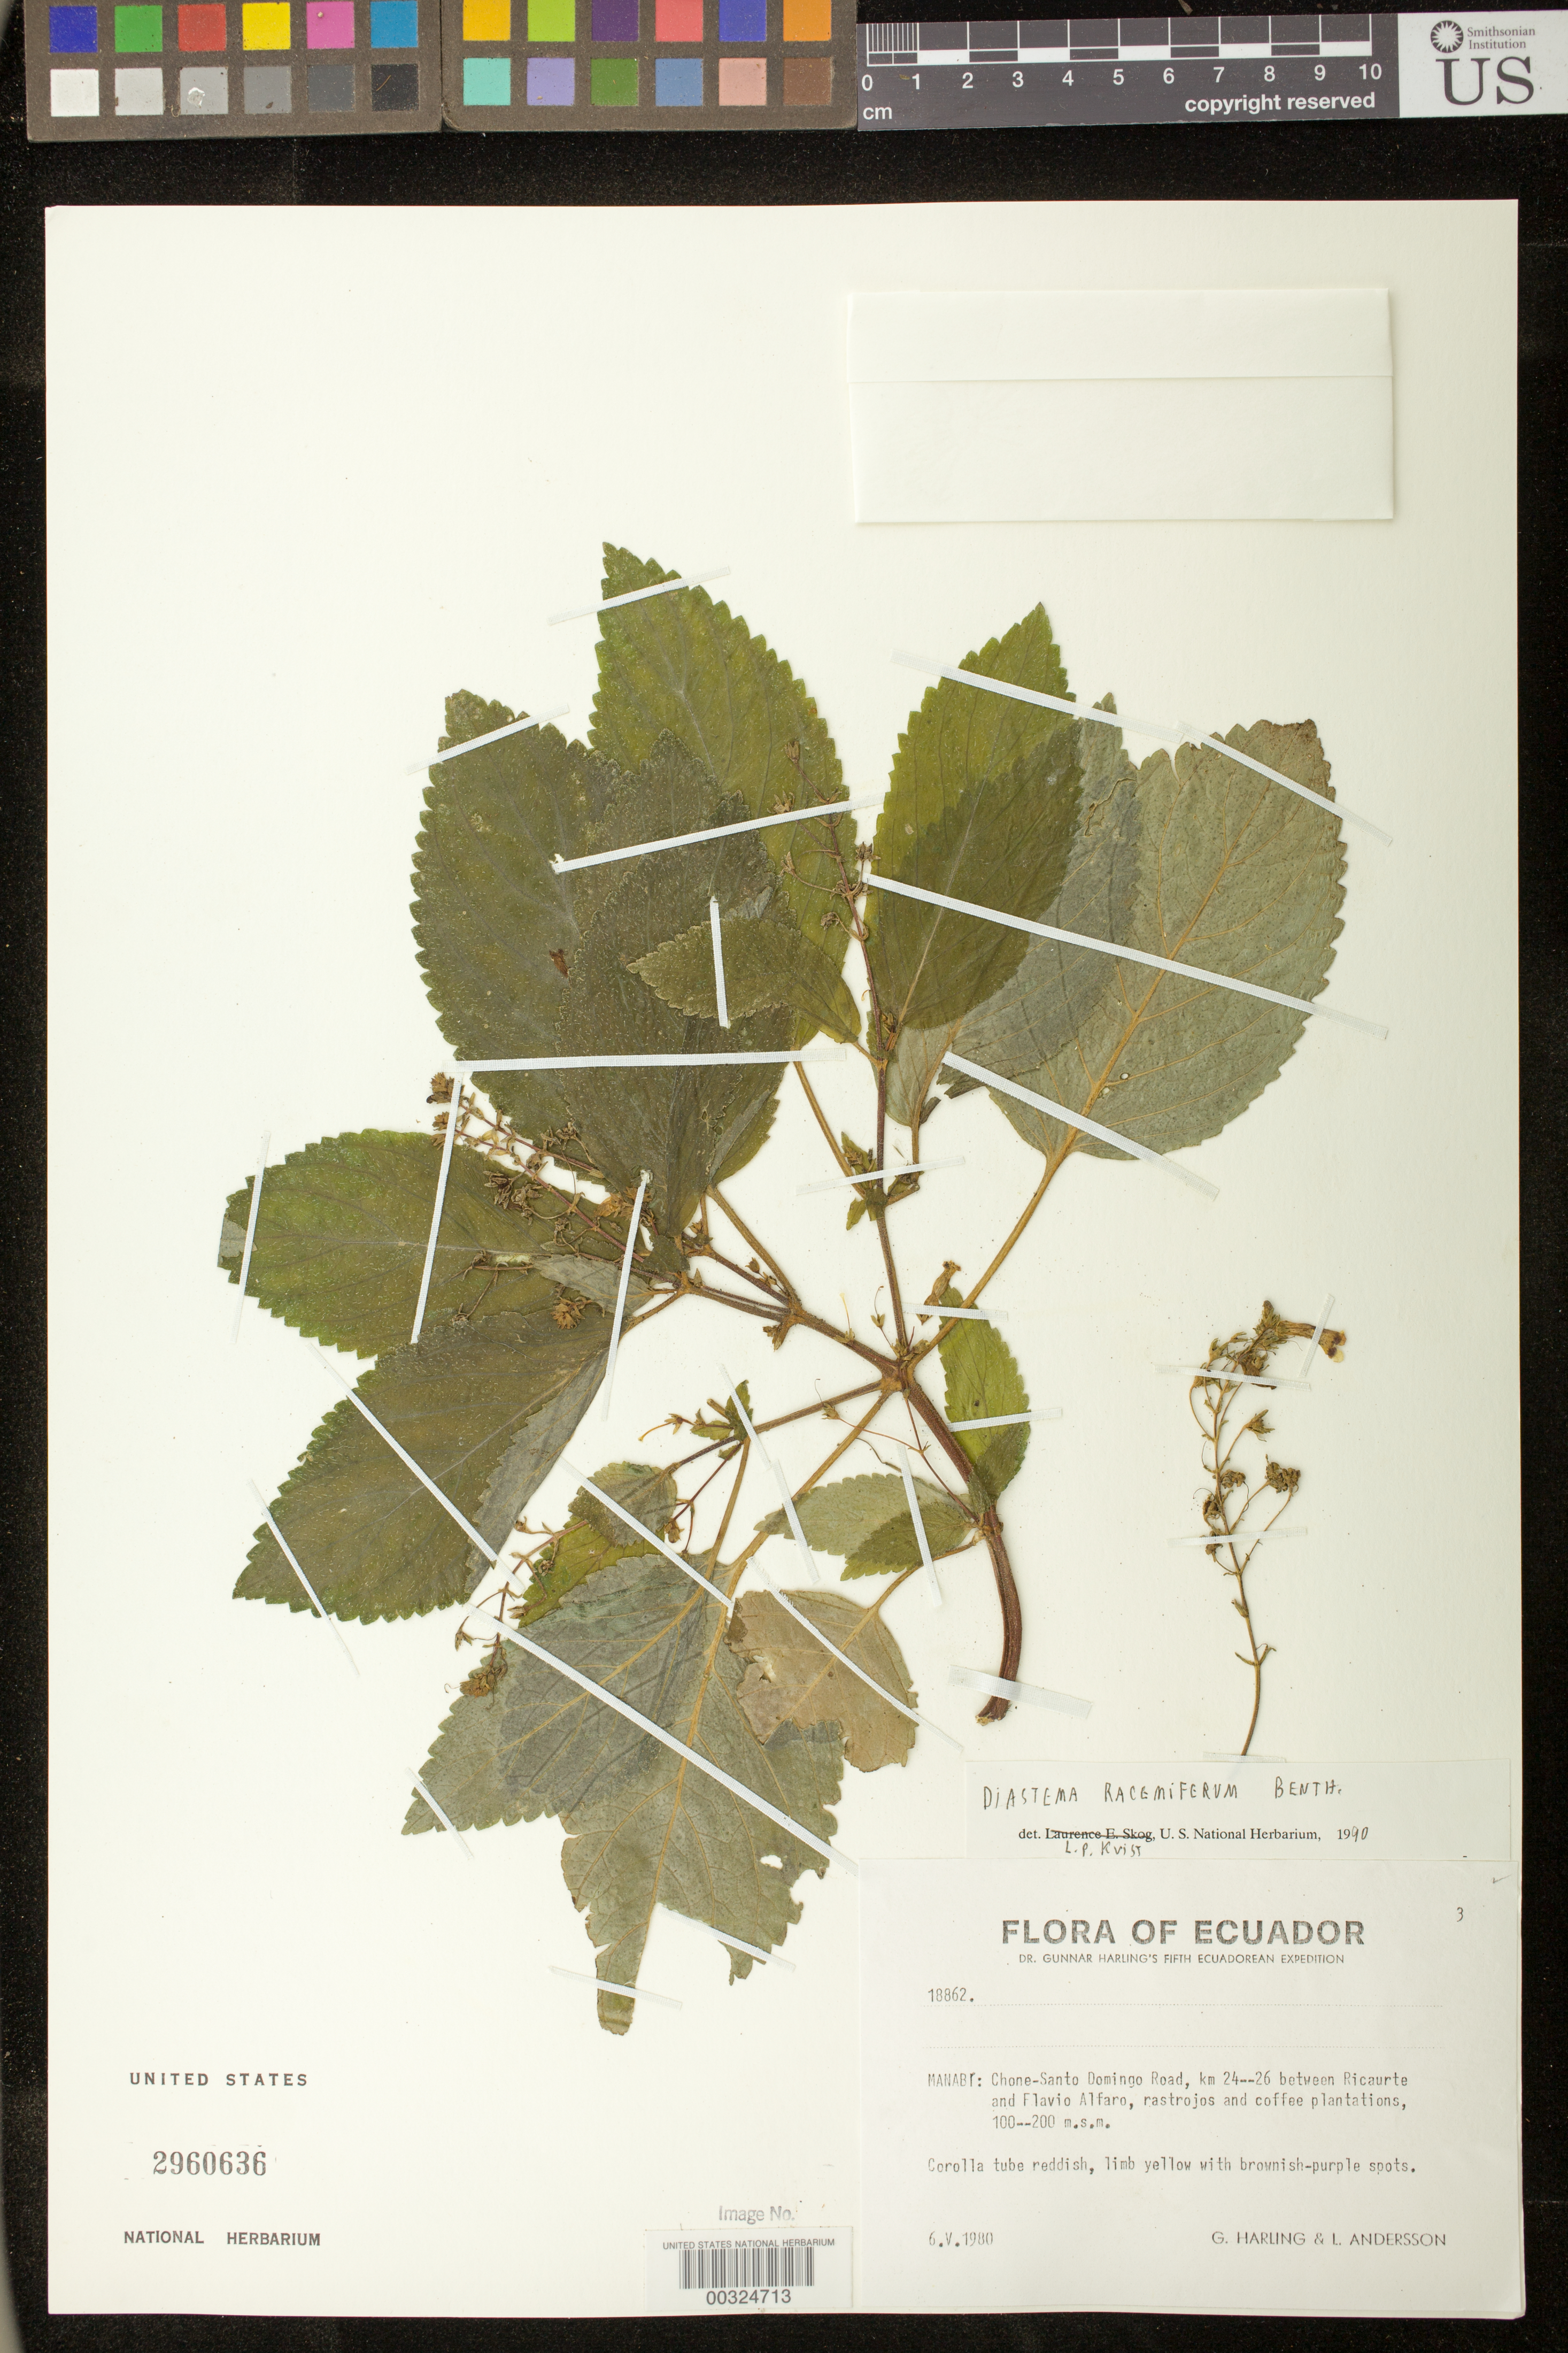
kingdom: Plantae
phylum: Tracheophyta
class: Magnoliopsida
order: Lamiales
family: Gesneriaceae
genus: Diastema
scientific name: Diastema racemiferum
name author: Benth.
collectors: G. Harling & L. Andersson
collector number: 18862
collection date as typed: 06 May 1980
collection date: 1980-05-06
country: Ecuador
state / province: Manabí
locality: Chone-Santo Domingo road, km 24-26 between Ricaurte and Flavio Alfaro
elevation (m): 100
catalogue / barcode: US 2960636